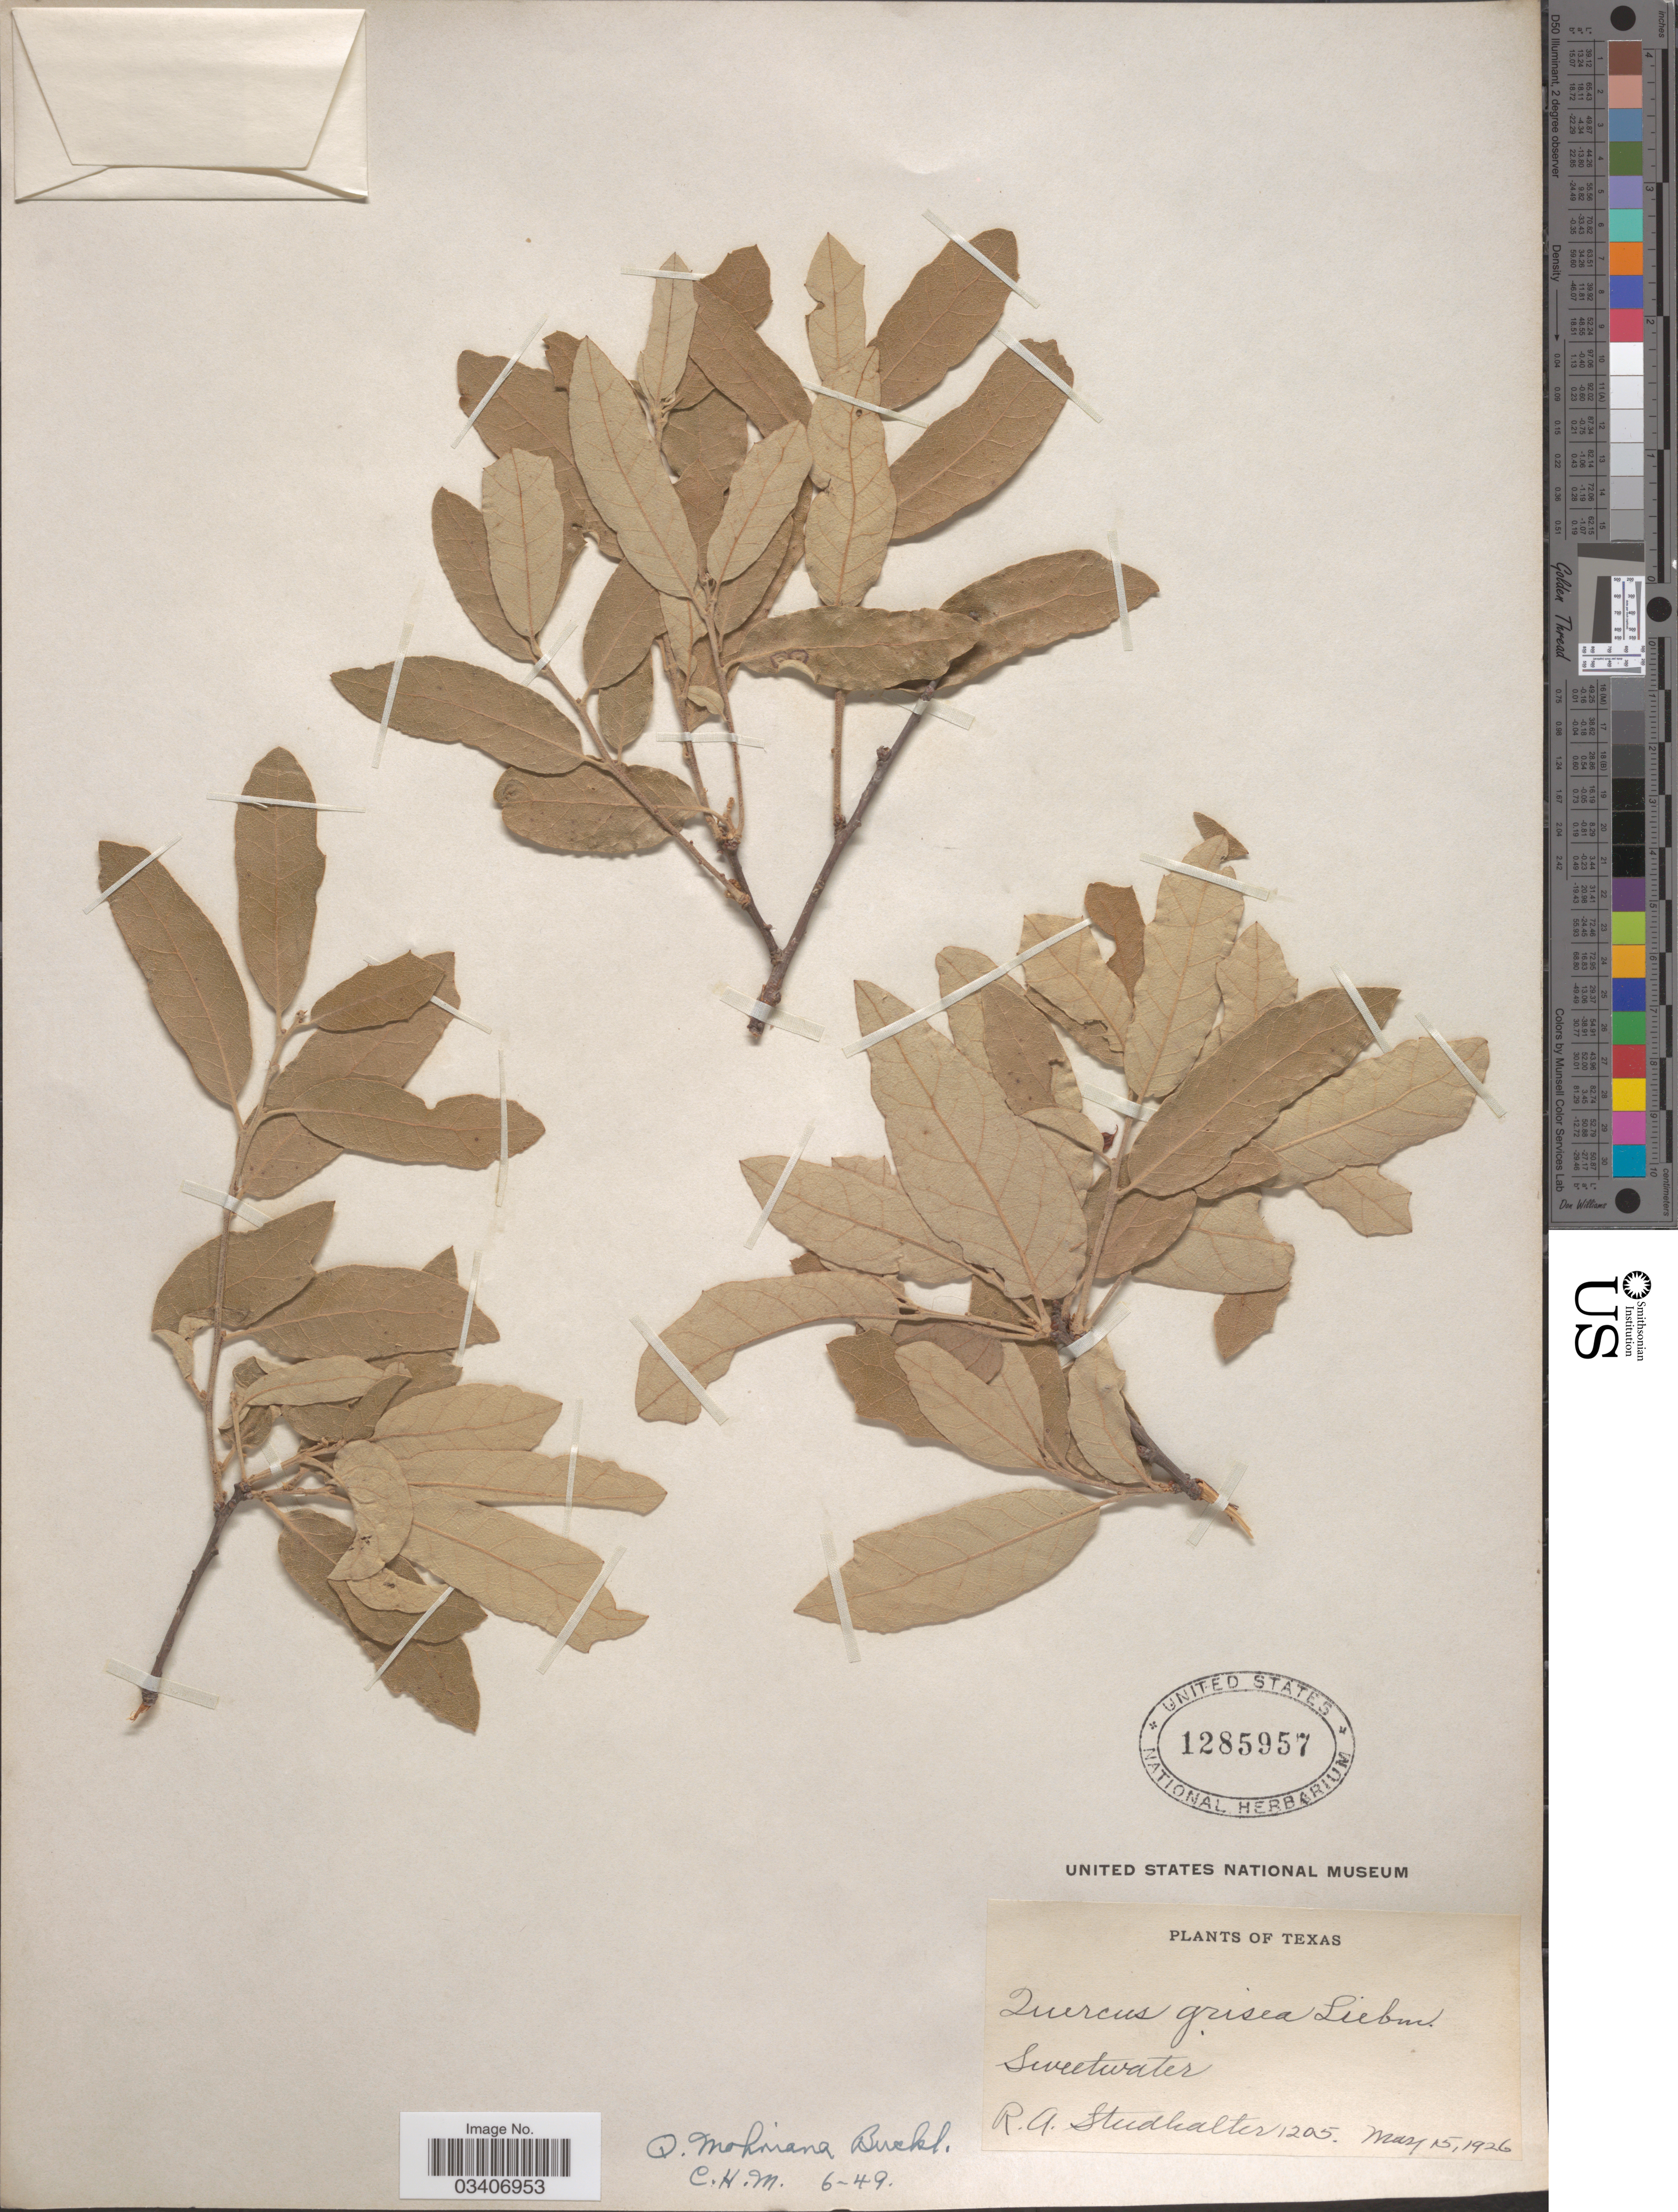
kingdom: Plantae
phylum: Tracheophyta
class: Magnoliopsida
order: Fagales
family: Fagaceae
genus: Quercus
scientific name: Quercus mohriana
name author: Buckley ex Rydb.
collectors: R. Studhalter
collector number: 1205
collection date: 1926-05-15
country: United States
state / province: Texas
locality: Sweetwater.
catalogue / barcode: US 1285957